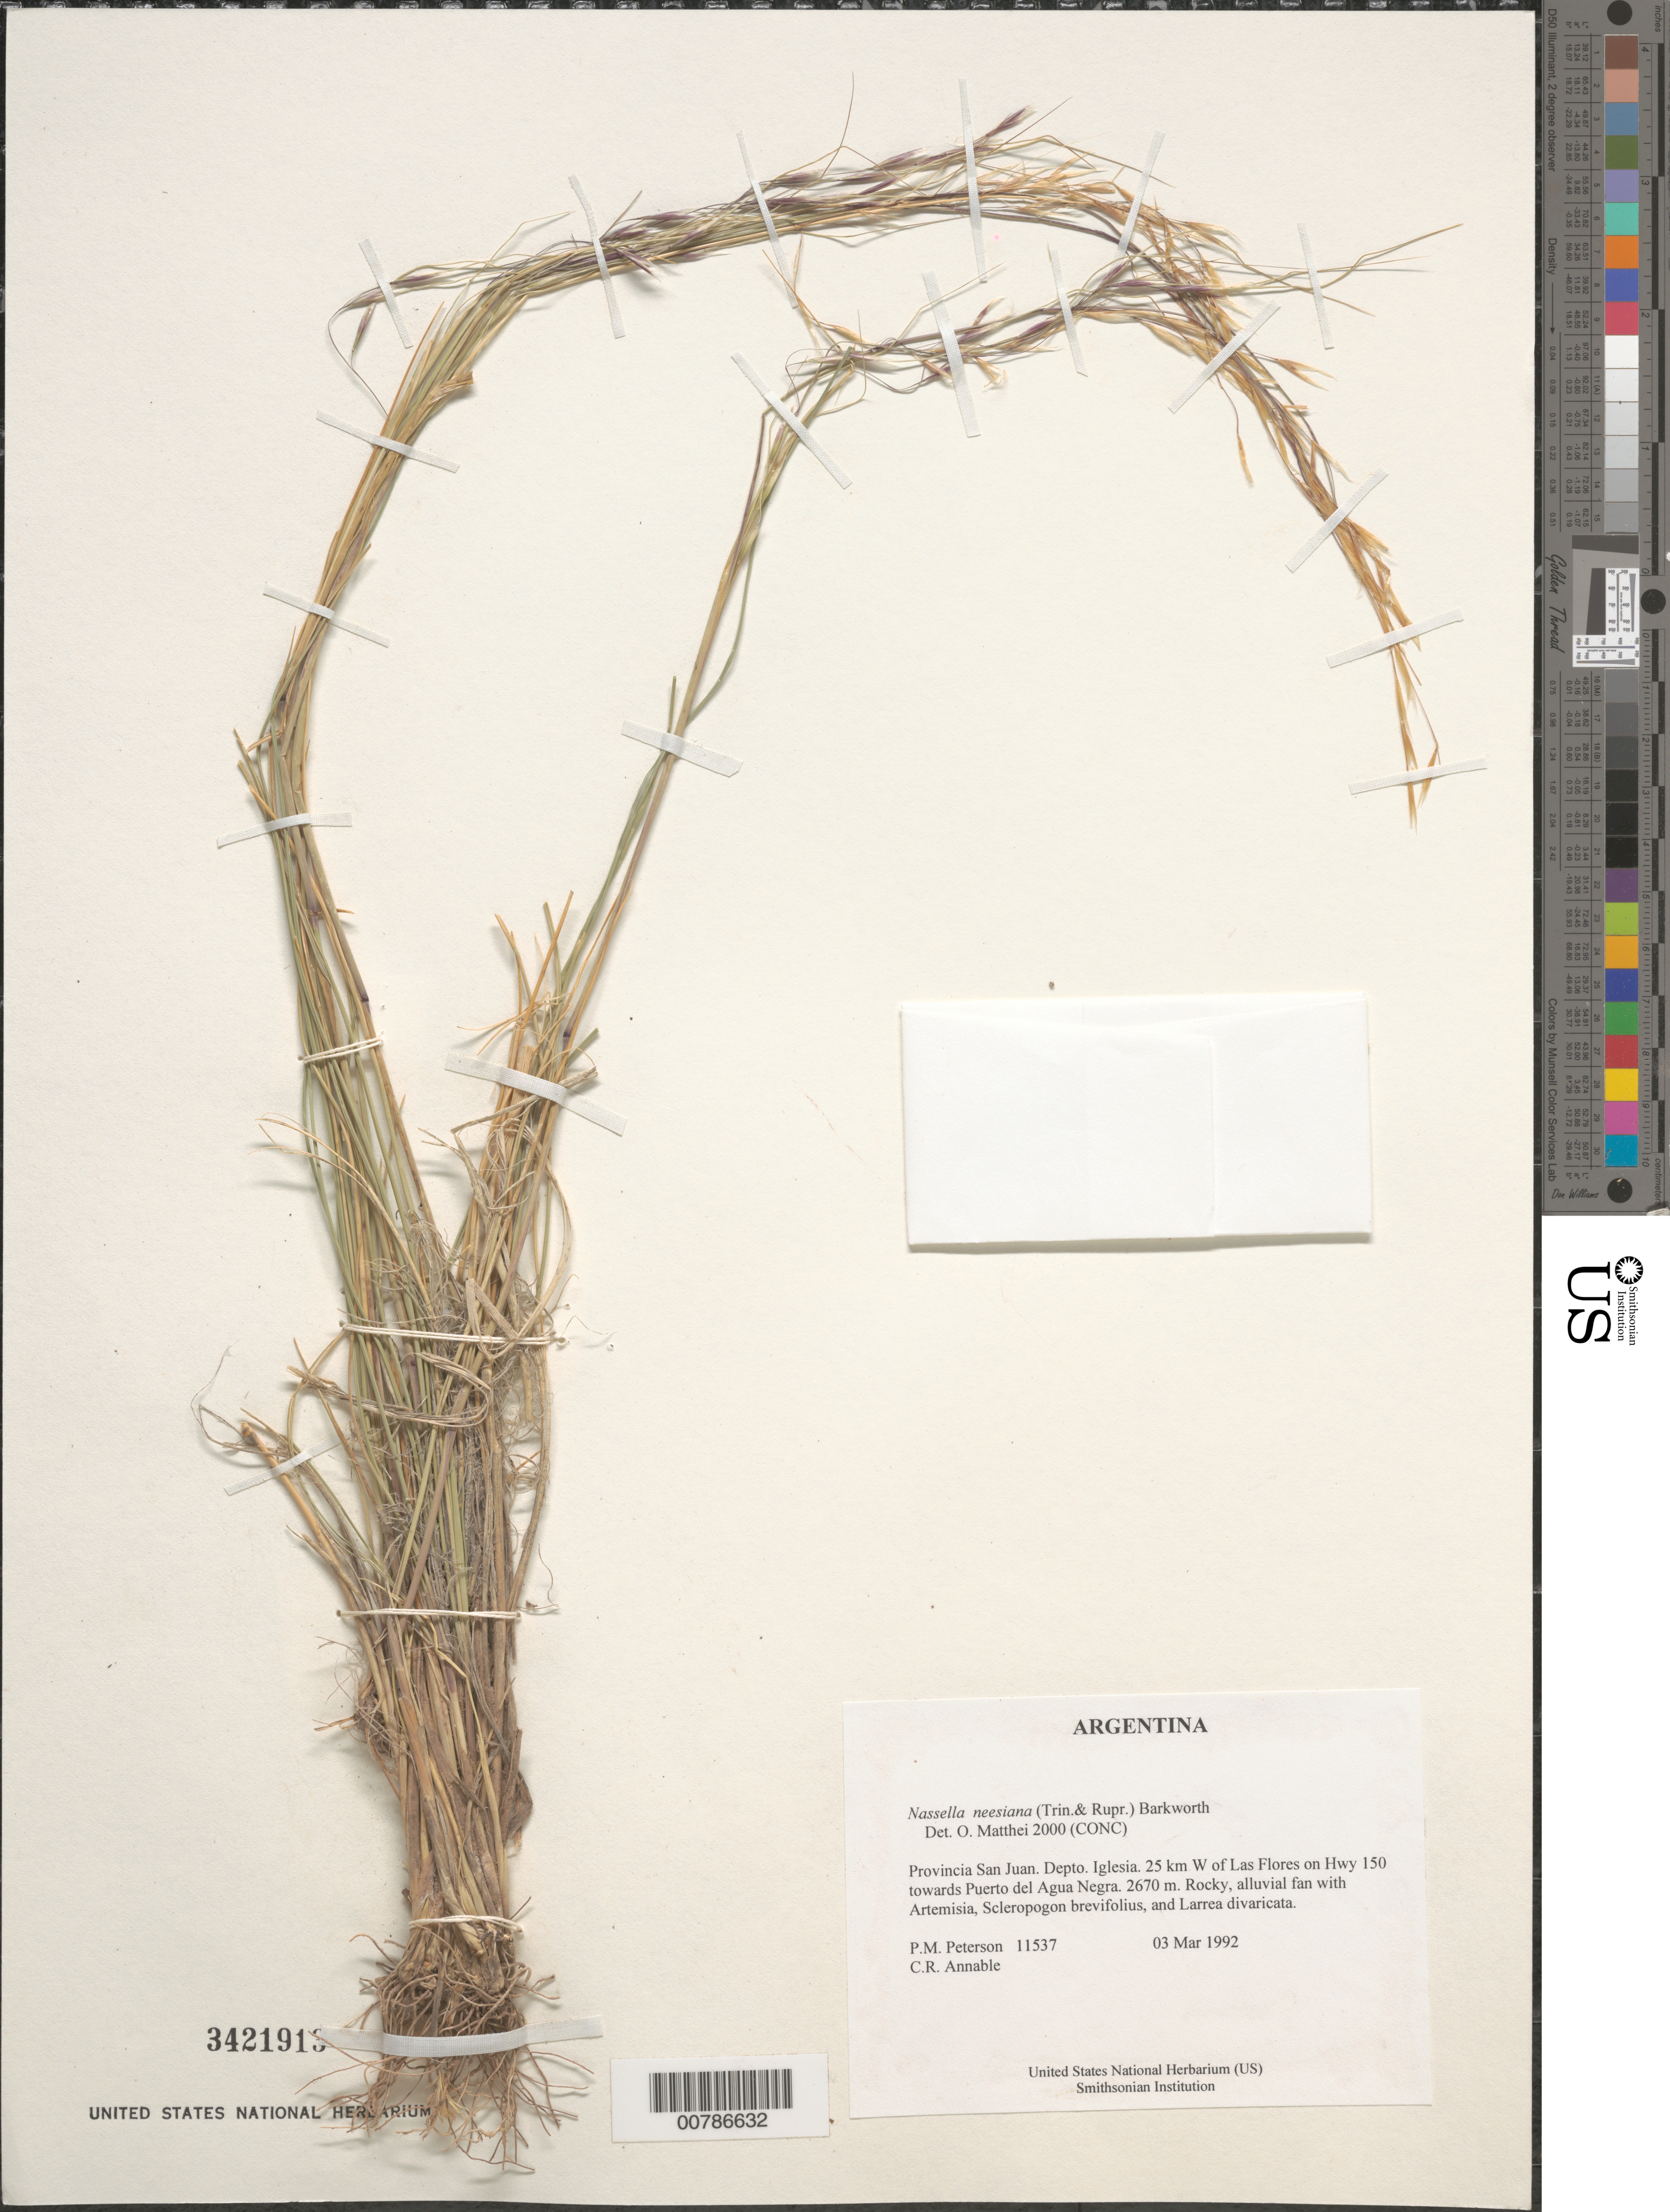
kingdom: Plantae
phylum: Tracheophyta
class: Liliopsida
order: Poales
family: Poaceae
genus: Nassella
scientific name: Nassella neesiana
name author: (Trin. & Rupr.) Barkworth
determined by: Matthei, O. R.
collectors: P. M. Peterson & C. R. Annable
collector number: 11537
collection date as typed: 03 Mar 1992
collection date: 1992-03-03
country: Argentina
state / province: San Juan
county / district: Iglesia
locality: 25 km W of Las Flores on Hwy 150 towards Puerto del Agua Negra.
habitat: Rocky, alluvial fan with Artemisia, Scleropogon brevifolius, and Larrea divaricata.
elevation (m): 2670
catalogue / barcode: US 3421913